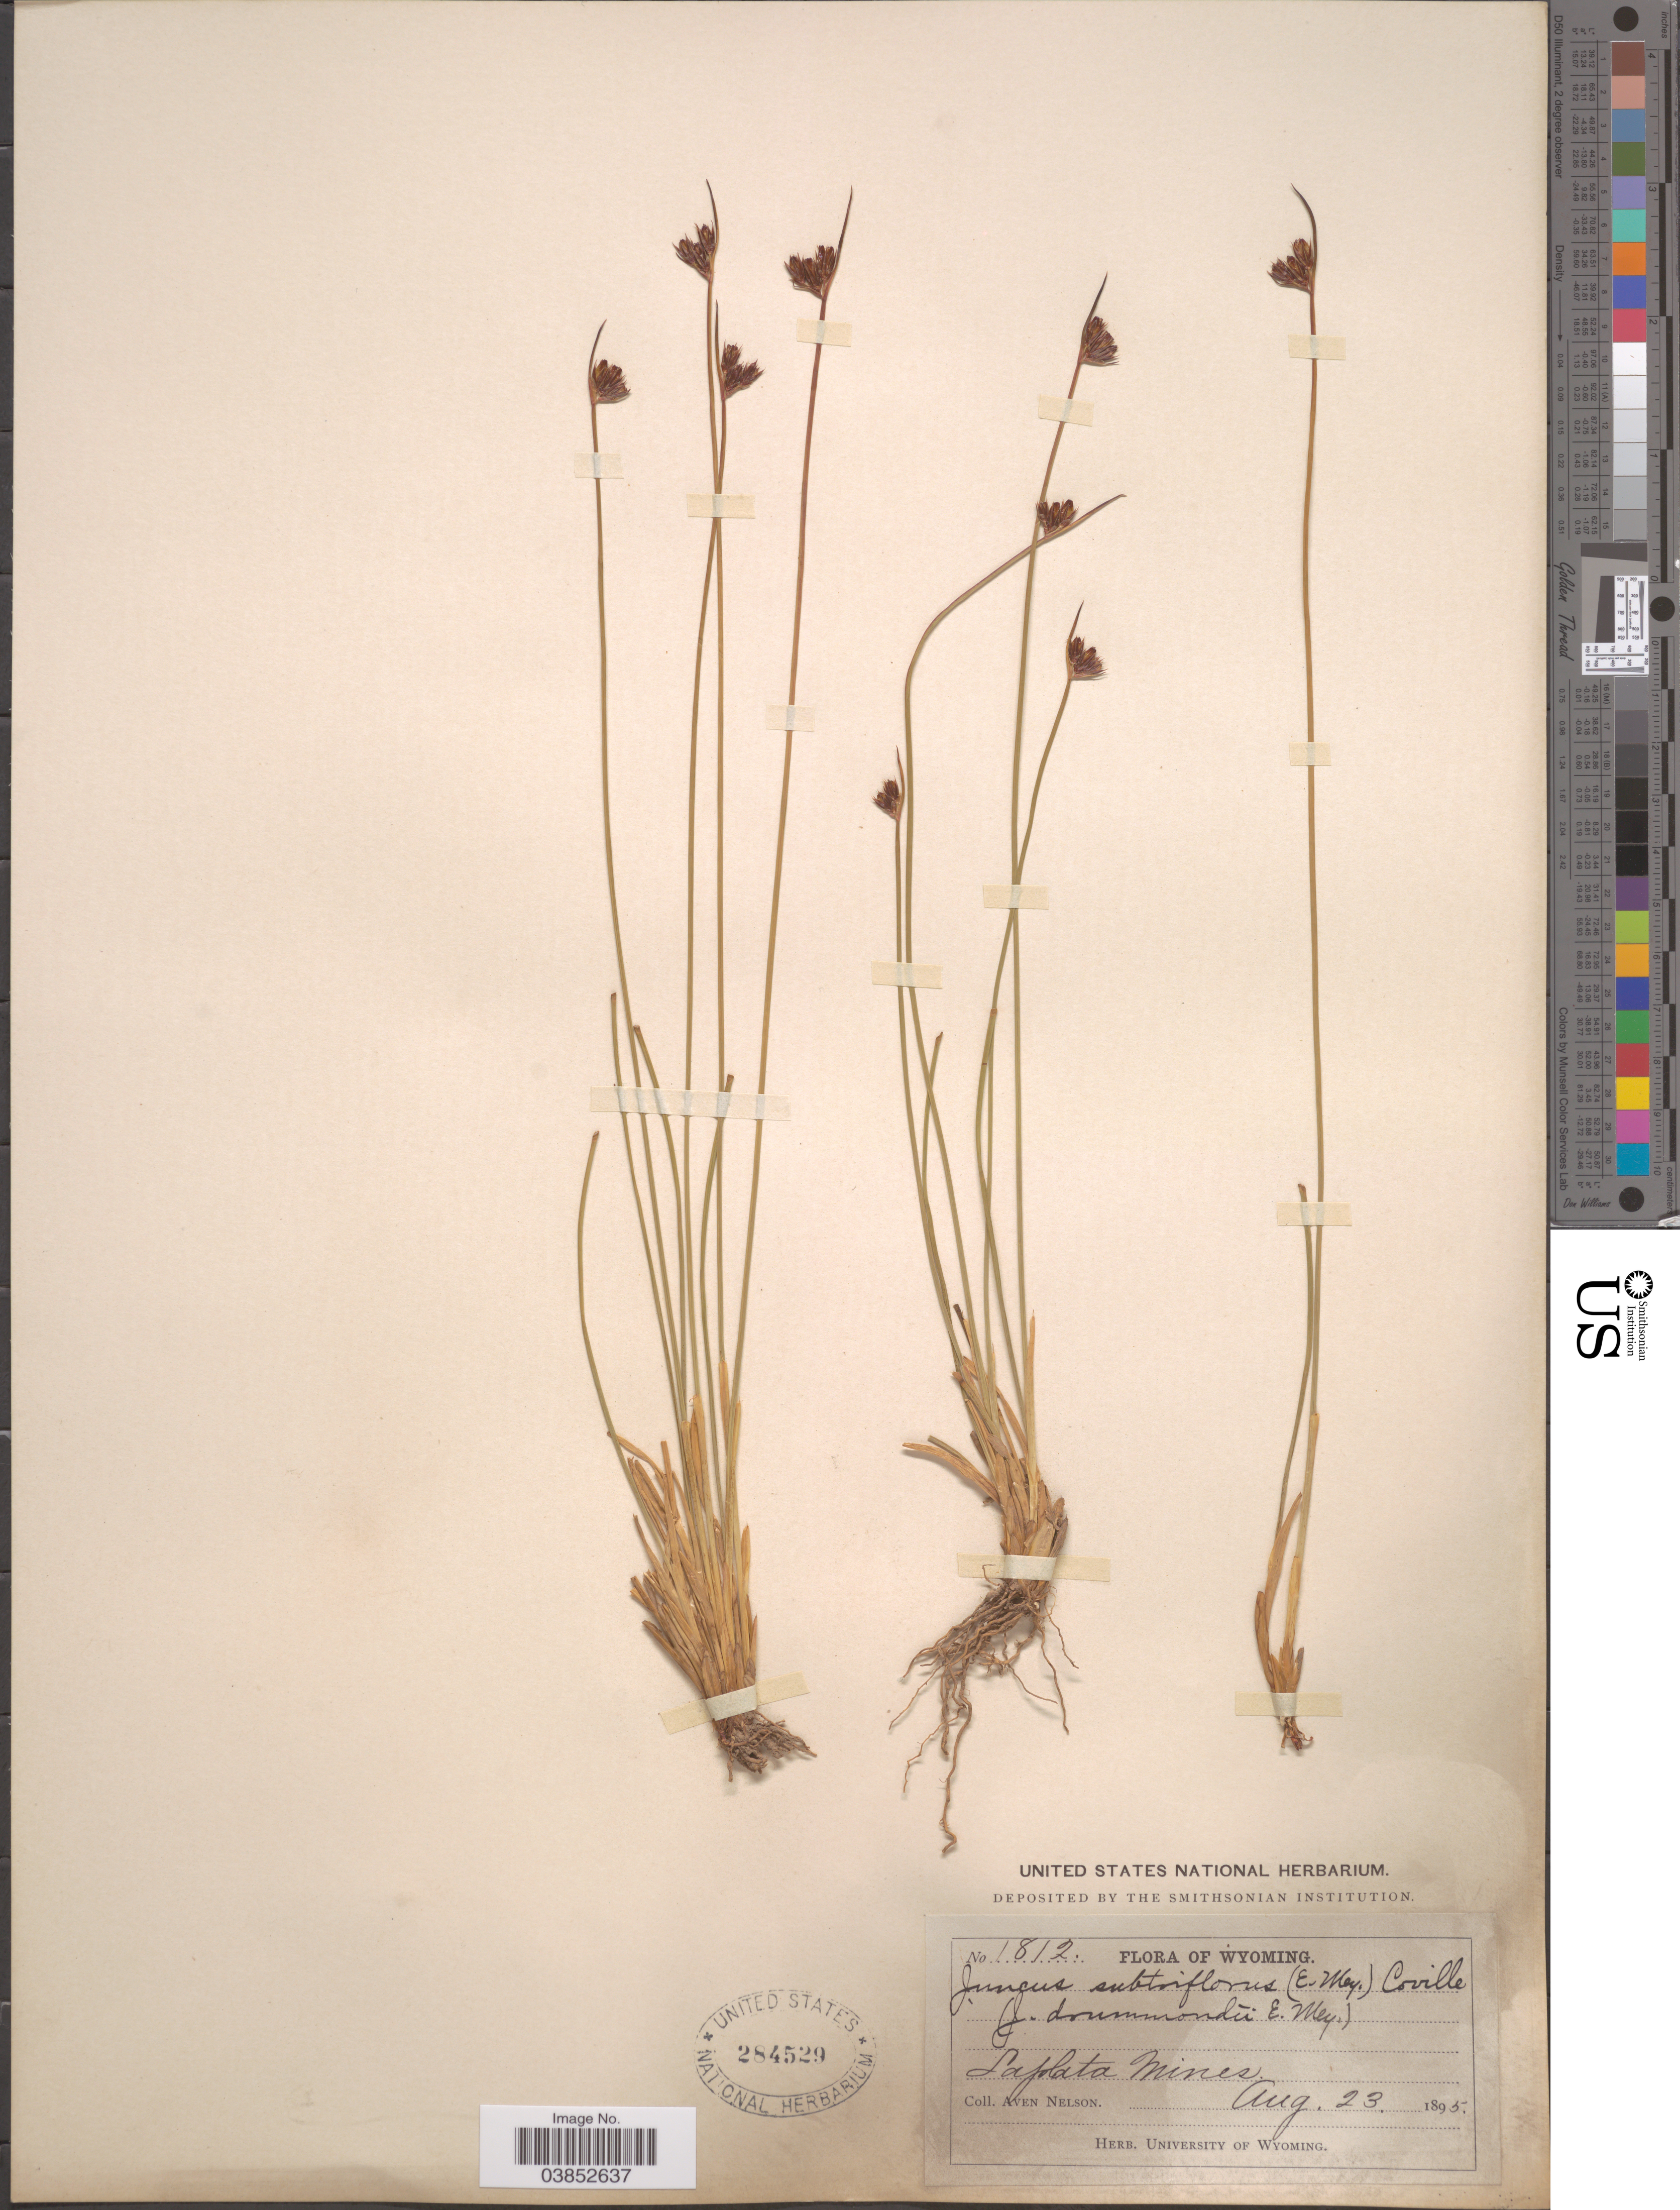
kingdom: Plantae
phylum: Tracheophyta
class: Liliopsida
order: Poales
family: Juncaceae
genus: Juncus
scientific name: Juncus drummondii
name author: E. Mey.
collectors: A. Nelson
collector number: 1812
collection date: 1895-08-23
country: United States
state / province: Wyoming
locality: La plata Mines.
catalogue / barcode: US 284529